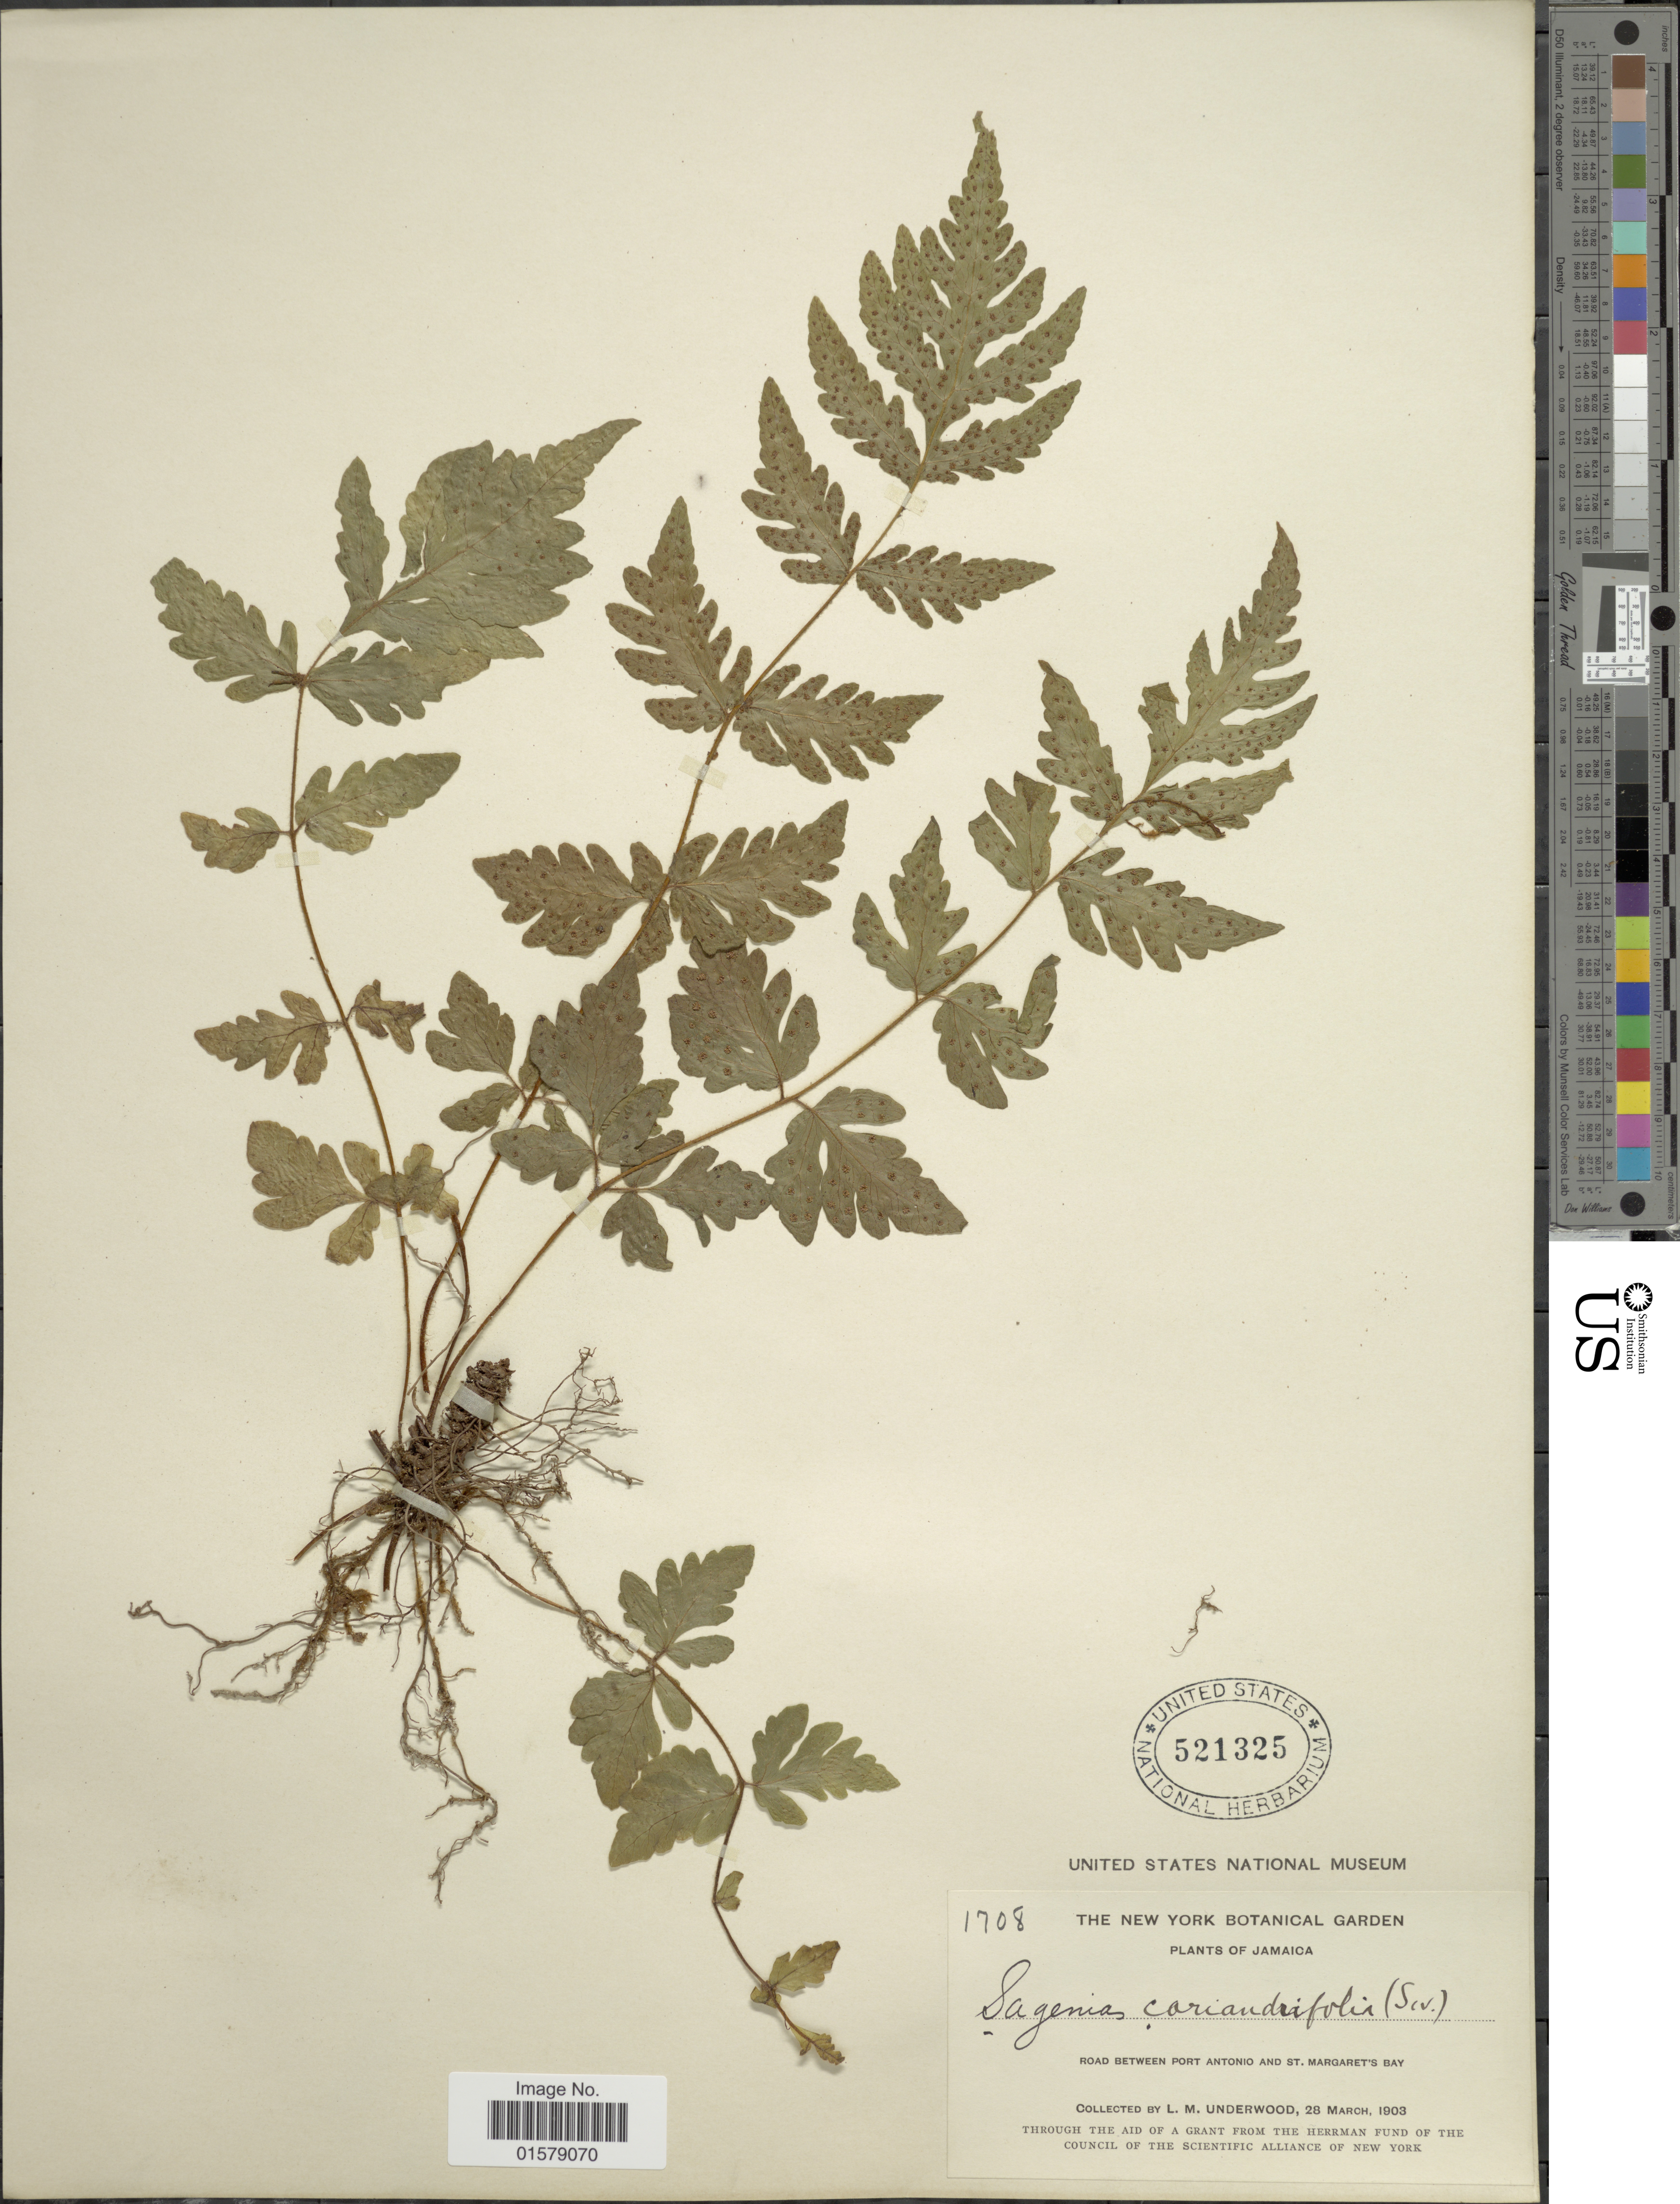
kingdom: Plantae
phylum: Tracheophyta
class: Polypodiopsida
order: Polypodiales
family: Tectariaceae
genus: Tectaria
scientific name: Tectaria coriandrifolia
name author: Underw.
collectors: L. M. Underwood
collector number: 1708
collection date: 1903-03-28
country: Jamaica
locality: Road between Port Antonio and St. Margaret's Bay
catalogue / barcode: US 521325